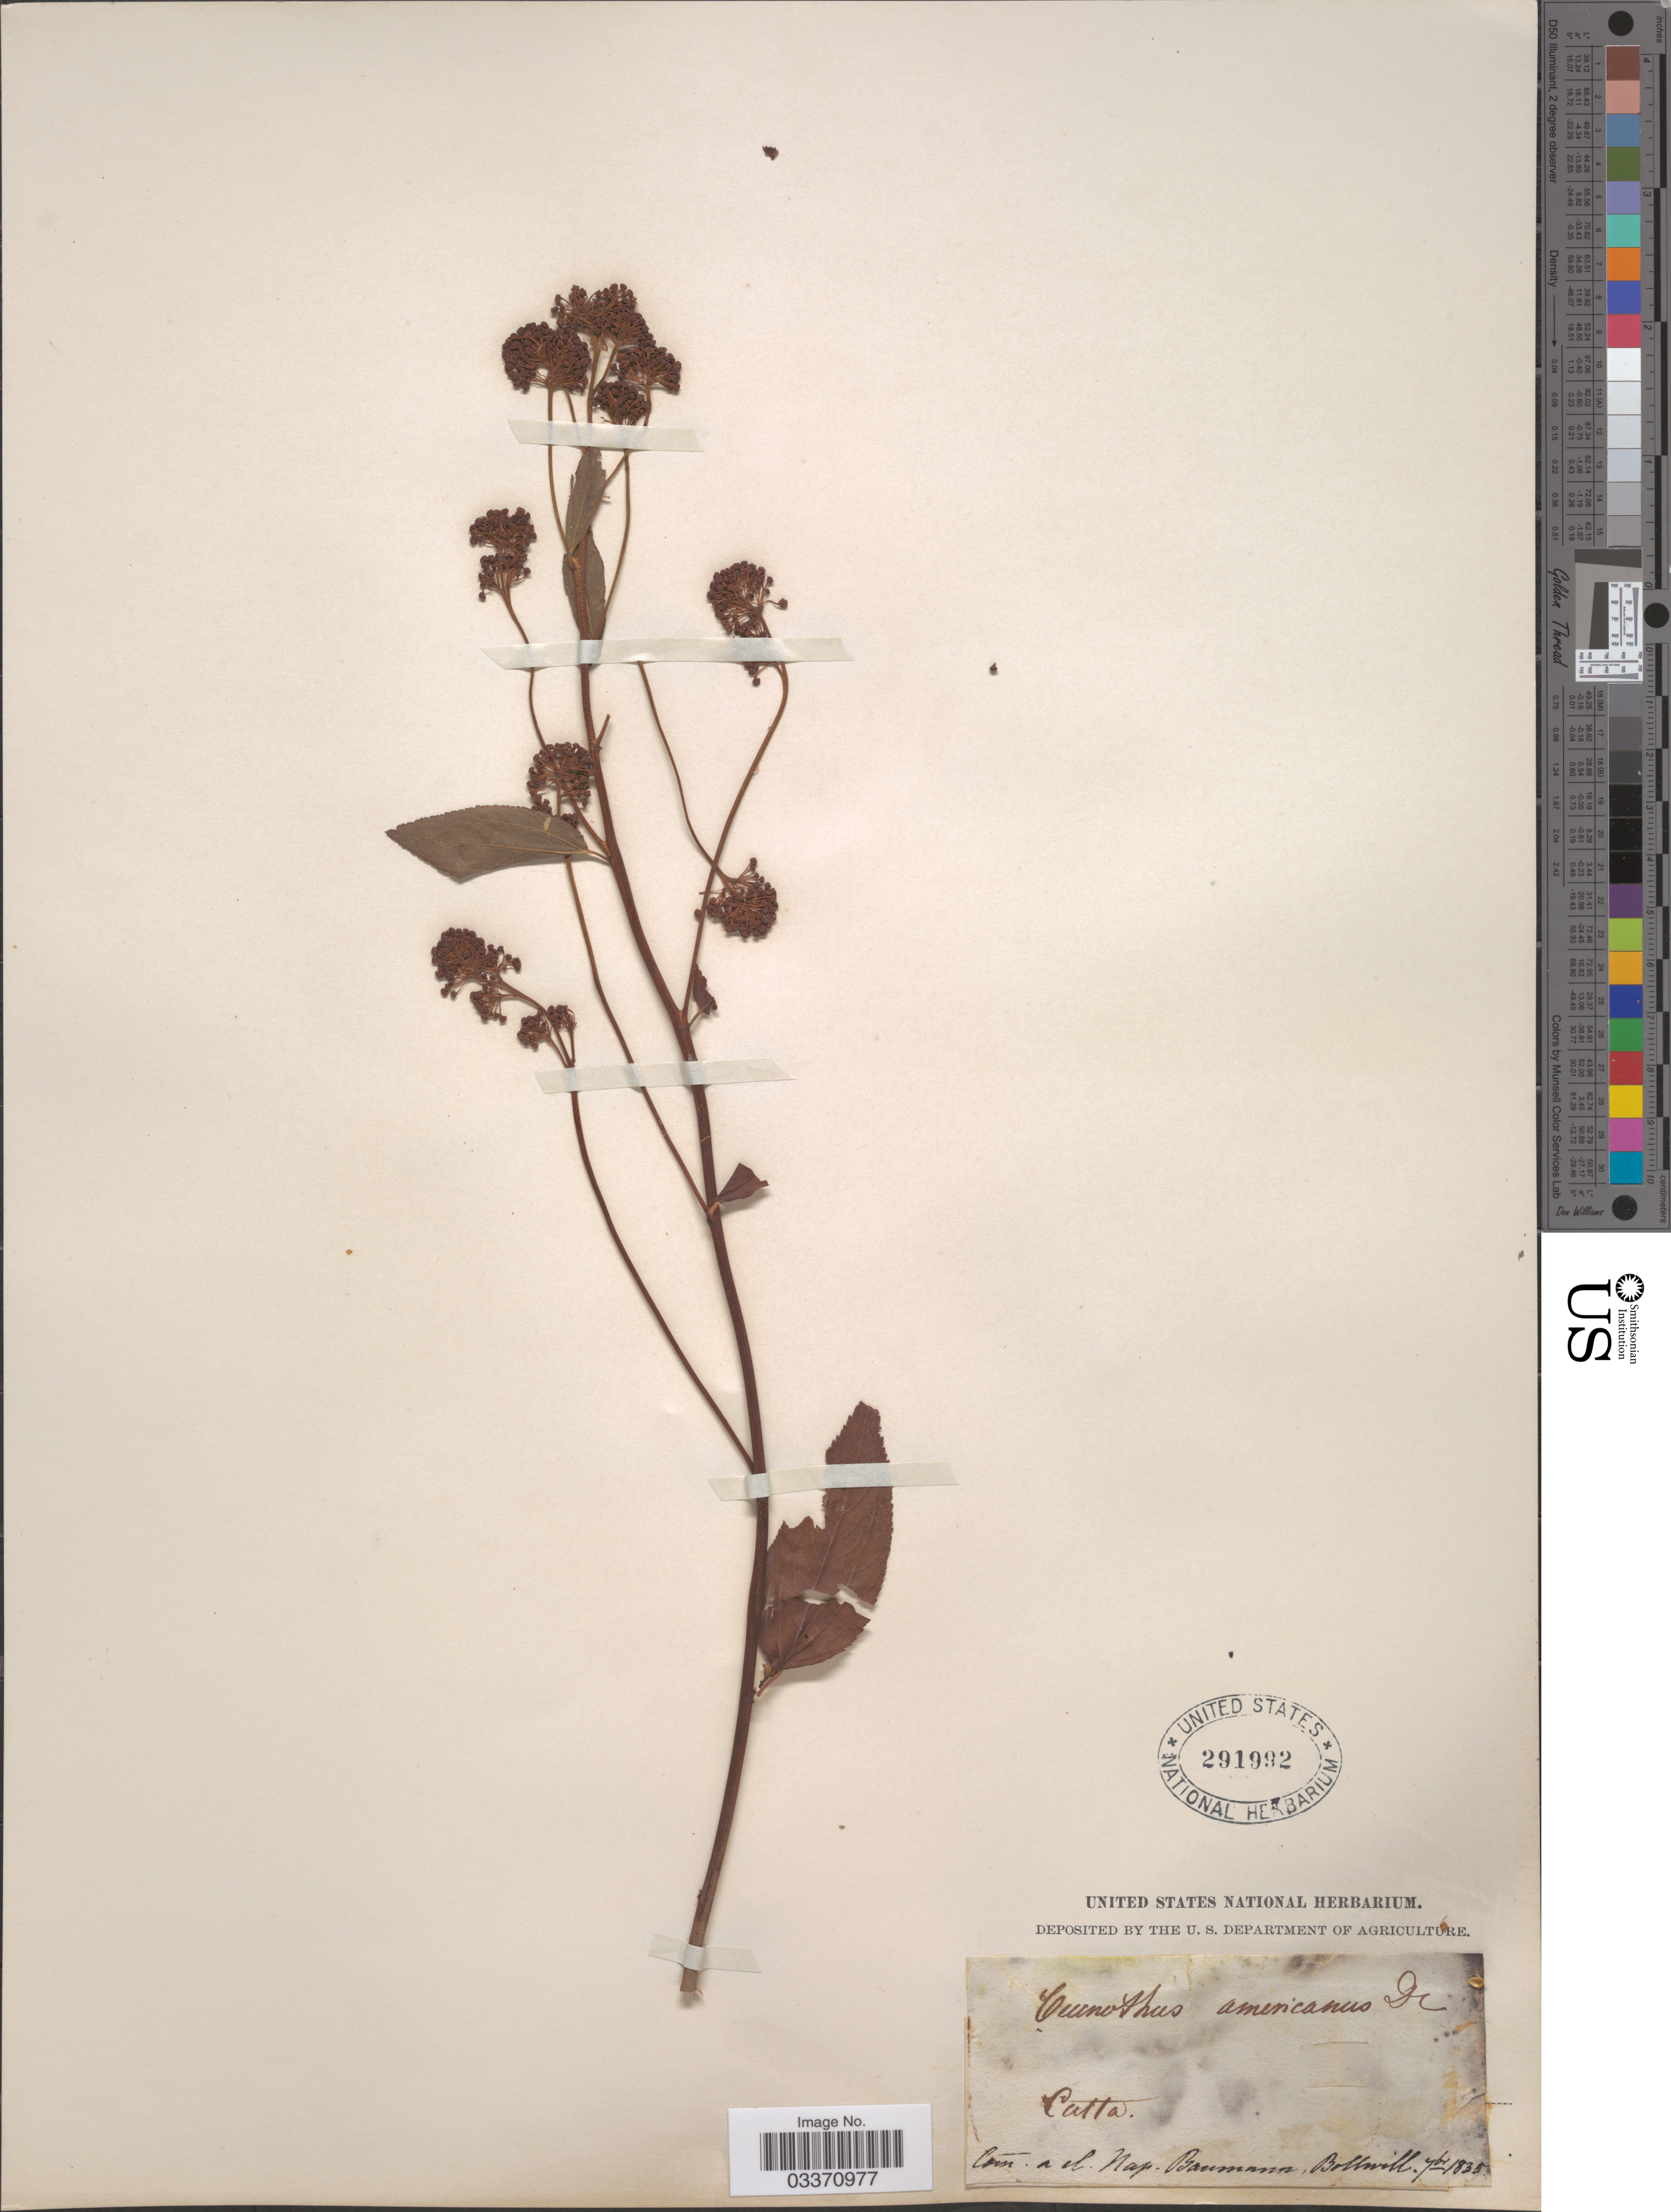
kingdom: Plantae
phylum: Tracheophyta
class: Magnoliopsida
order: Rosales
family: Rhamnaceae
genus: Ceanothus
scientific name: Ceanothus sp.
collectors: ex herb. United States National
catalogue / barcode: US 291992